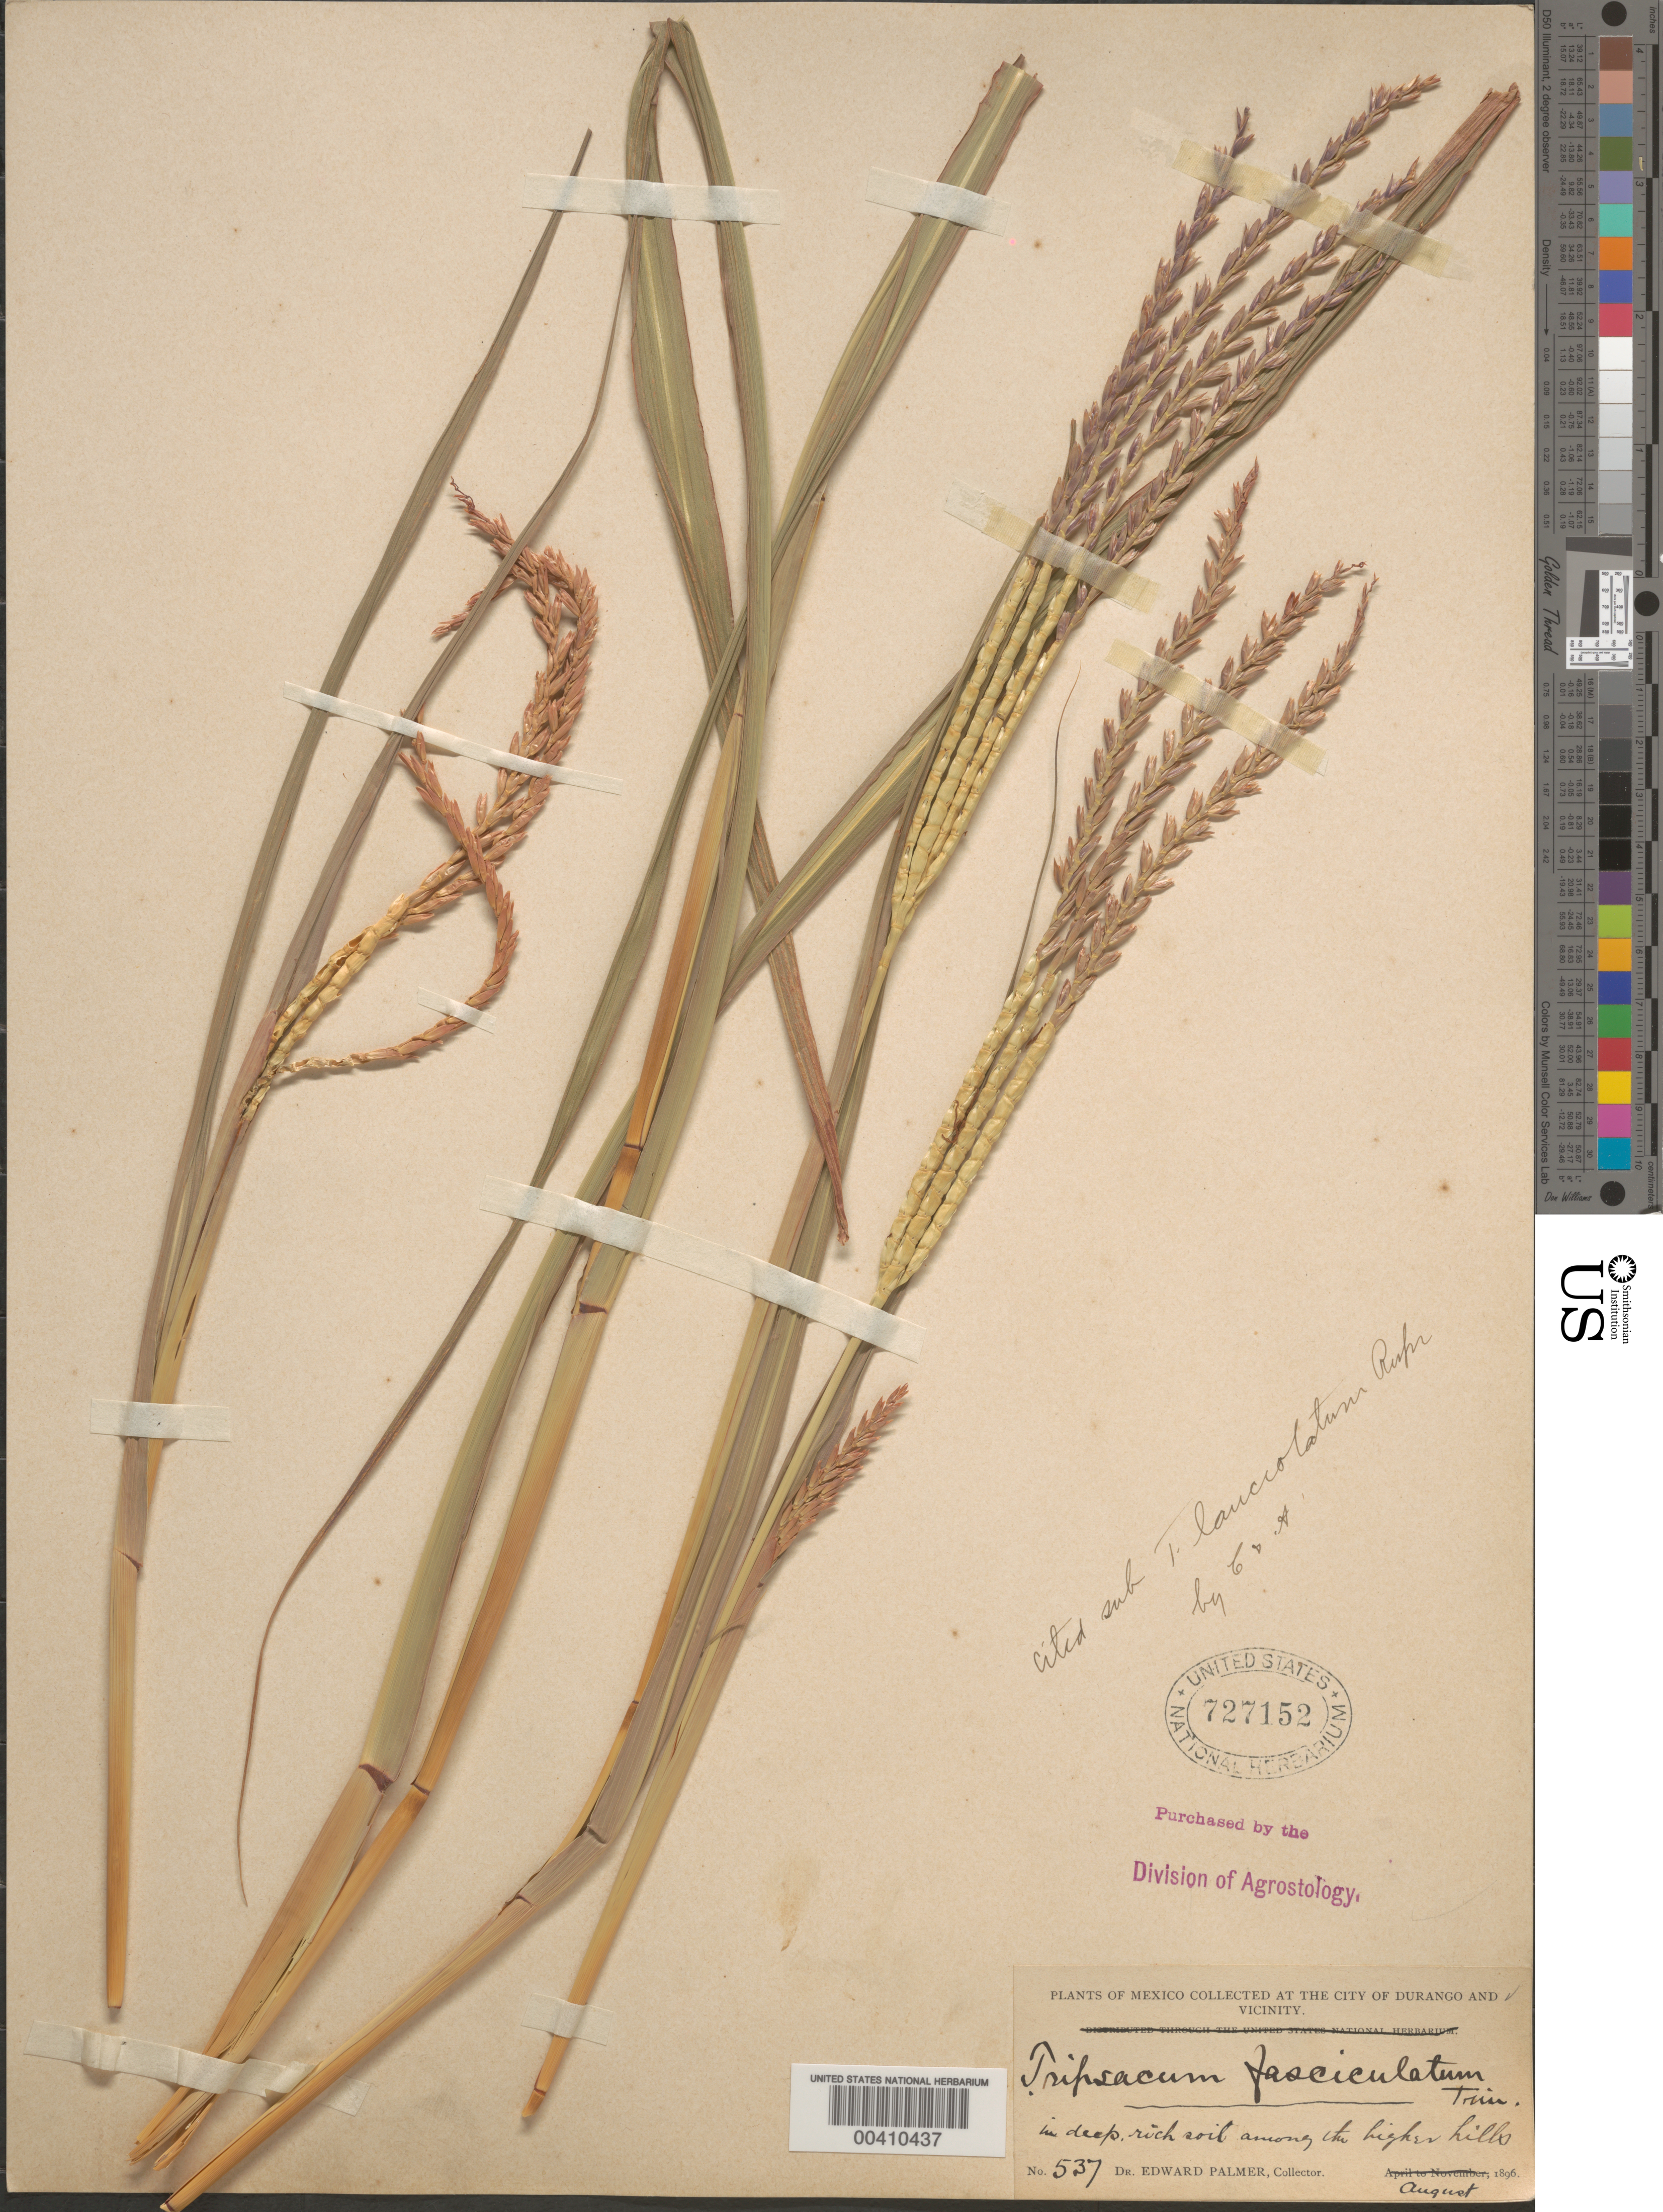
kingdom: Plantae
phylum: Tracheophyta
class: Liliopsida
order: Poales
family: Poaceae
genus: Tripsacum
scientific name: Tripsacum lanceolatum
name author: Rupr. ex E. Fourn.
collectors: E. Palmer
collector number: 537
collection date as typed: Aug 1896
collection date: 1896-08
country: Mexico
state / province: Durango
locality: City of Durango & vicinity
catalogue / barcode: US 727152